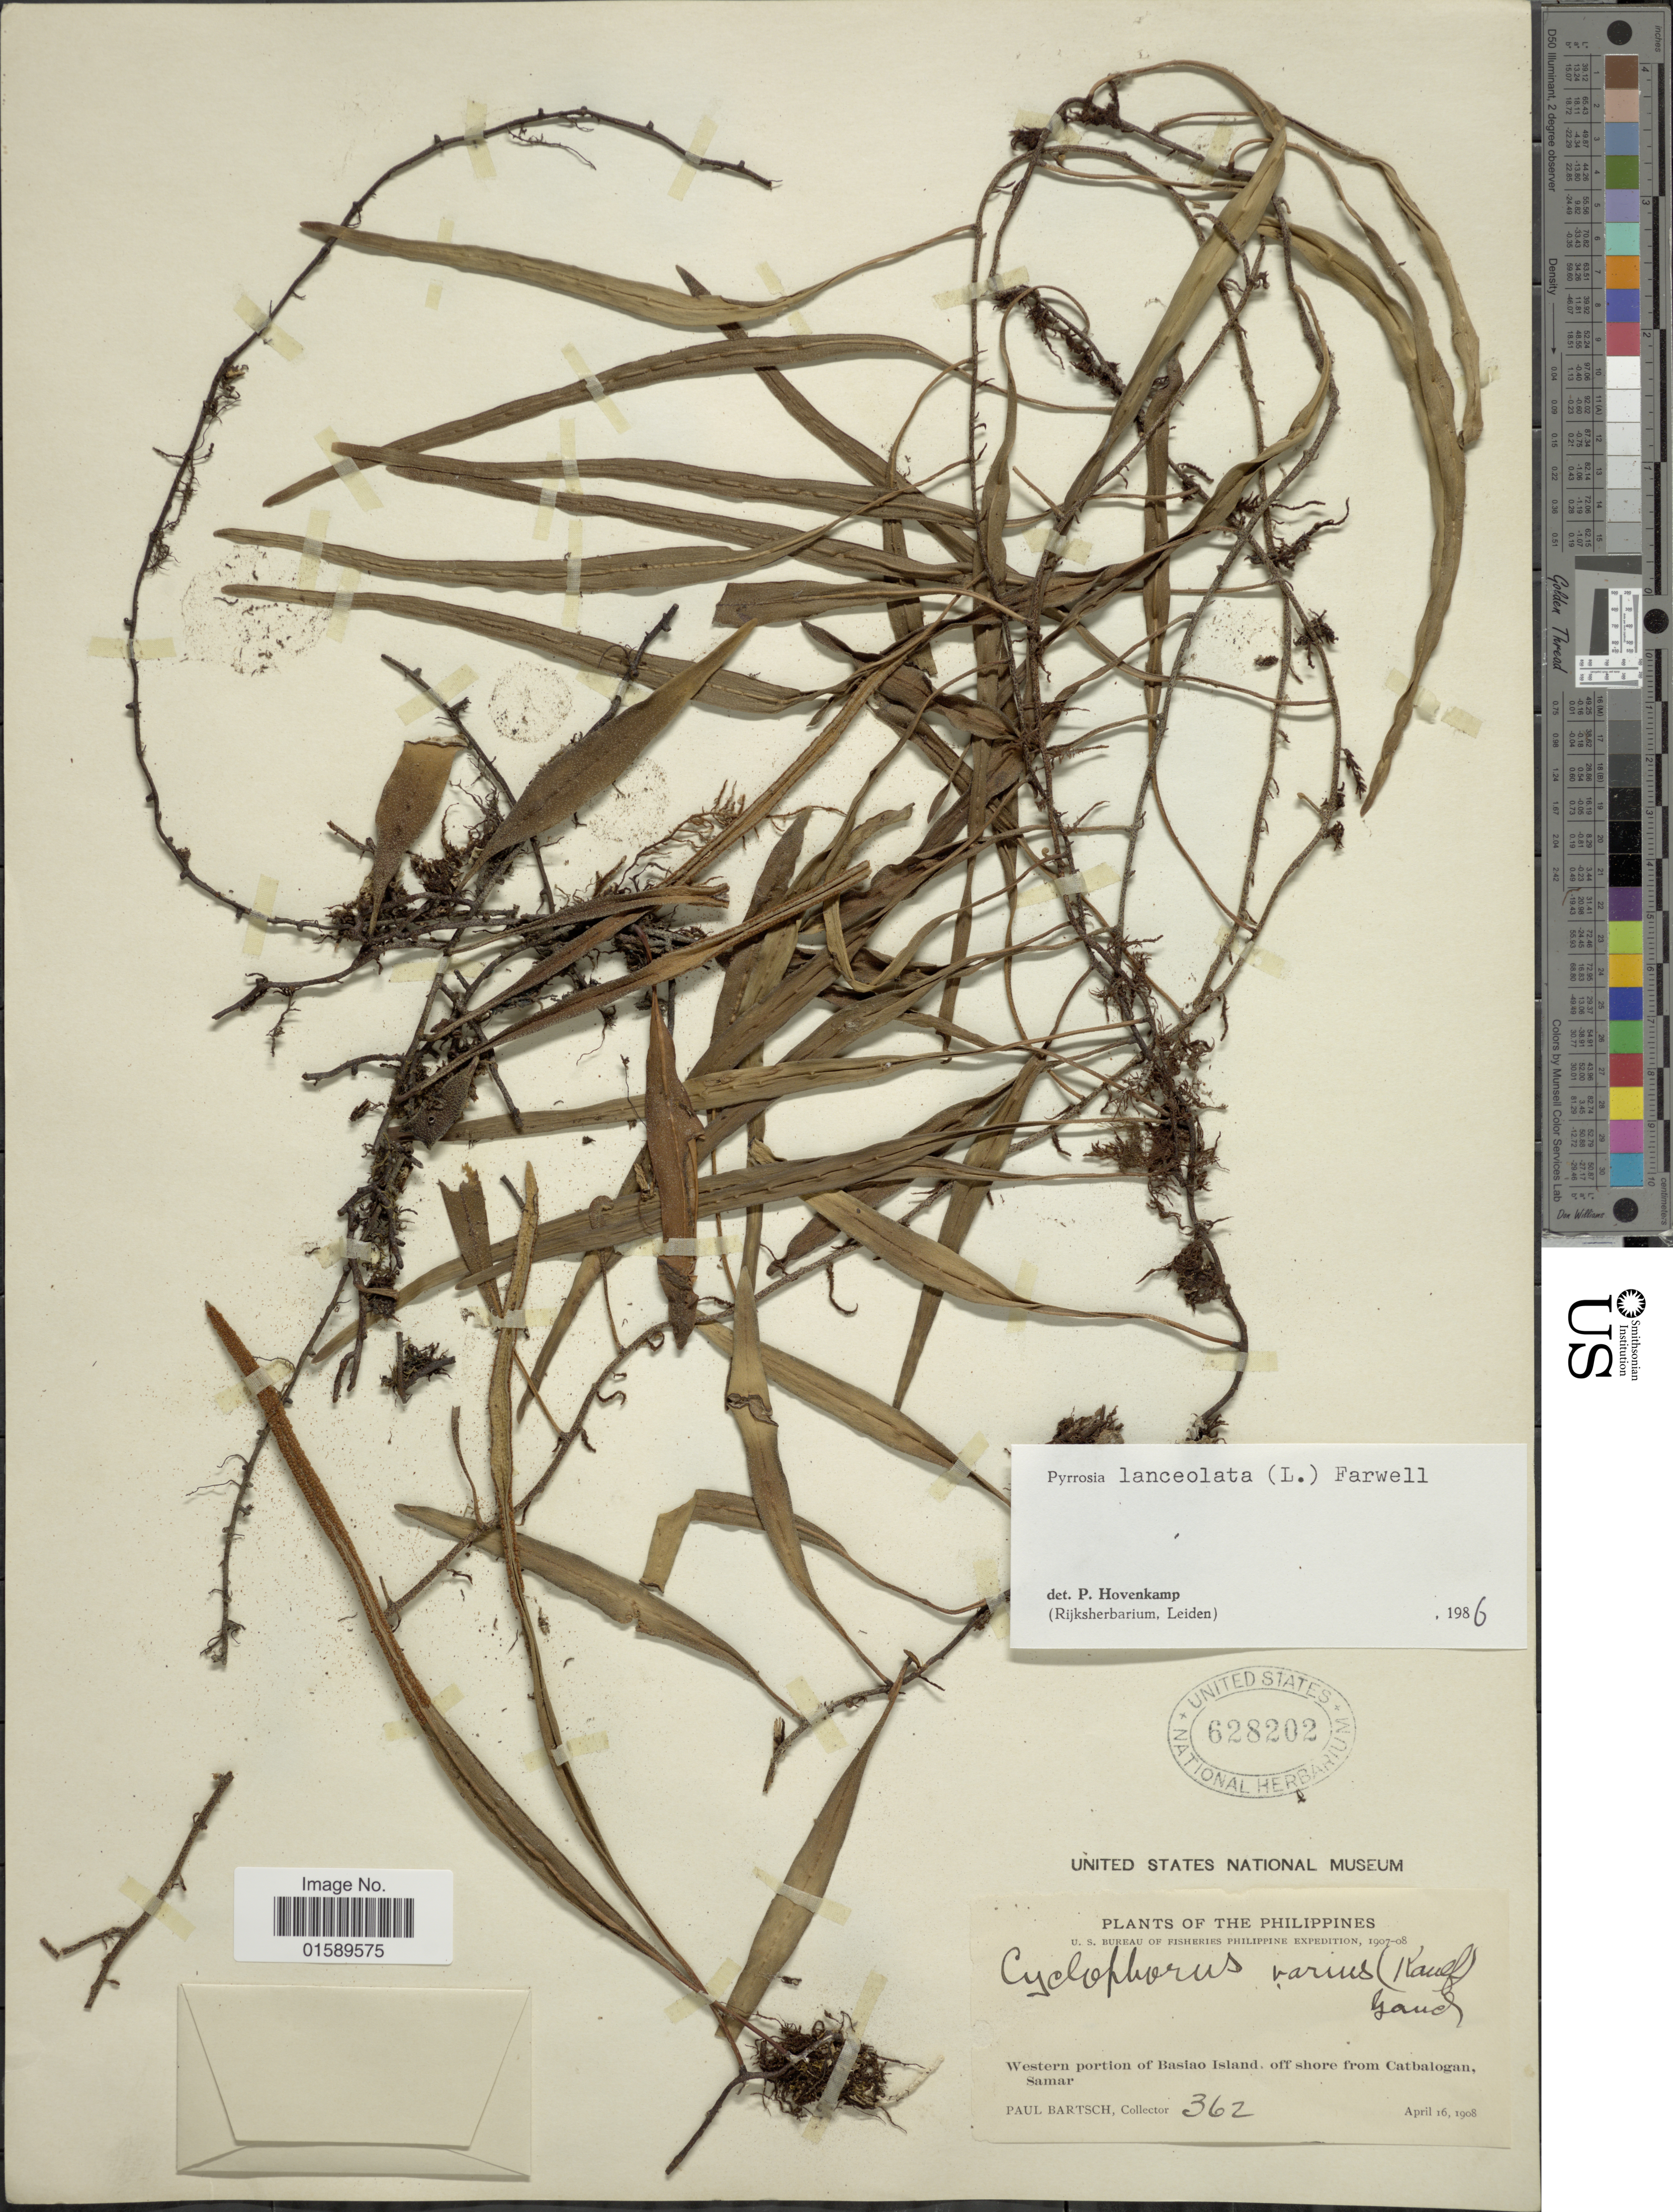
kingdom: Plantae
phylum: Tracheophyta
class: Polypodiopsida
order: Polypodiales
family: Polypodiaceae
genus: Pyrrosia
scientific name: Pyrrosia lanceolata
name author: (L.) Farw.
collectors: P. Bartsch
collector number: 362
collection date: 1908-04-16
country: Philippines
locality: Western portion of Basiao Island, off shore from Catbalogan, Samar.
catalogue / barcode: US 628202